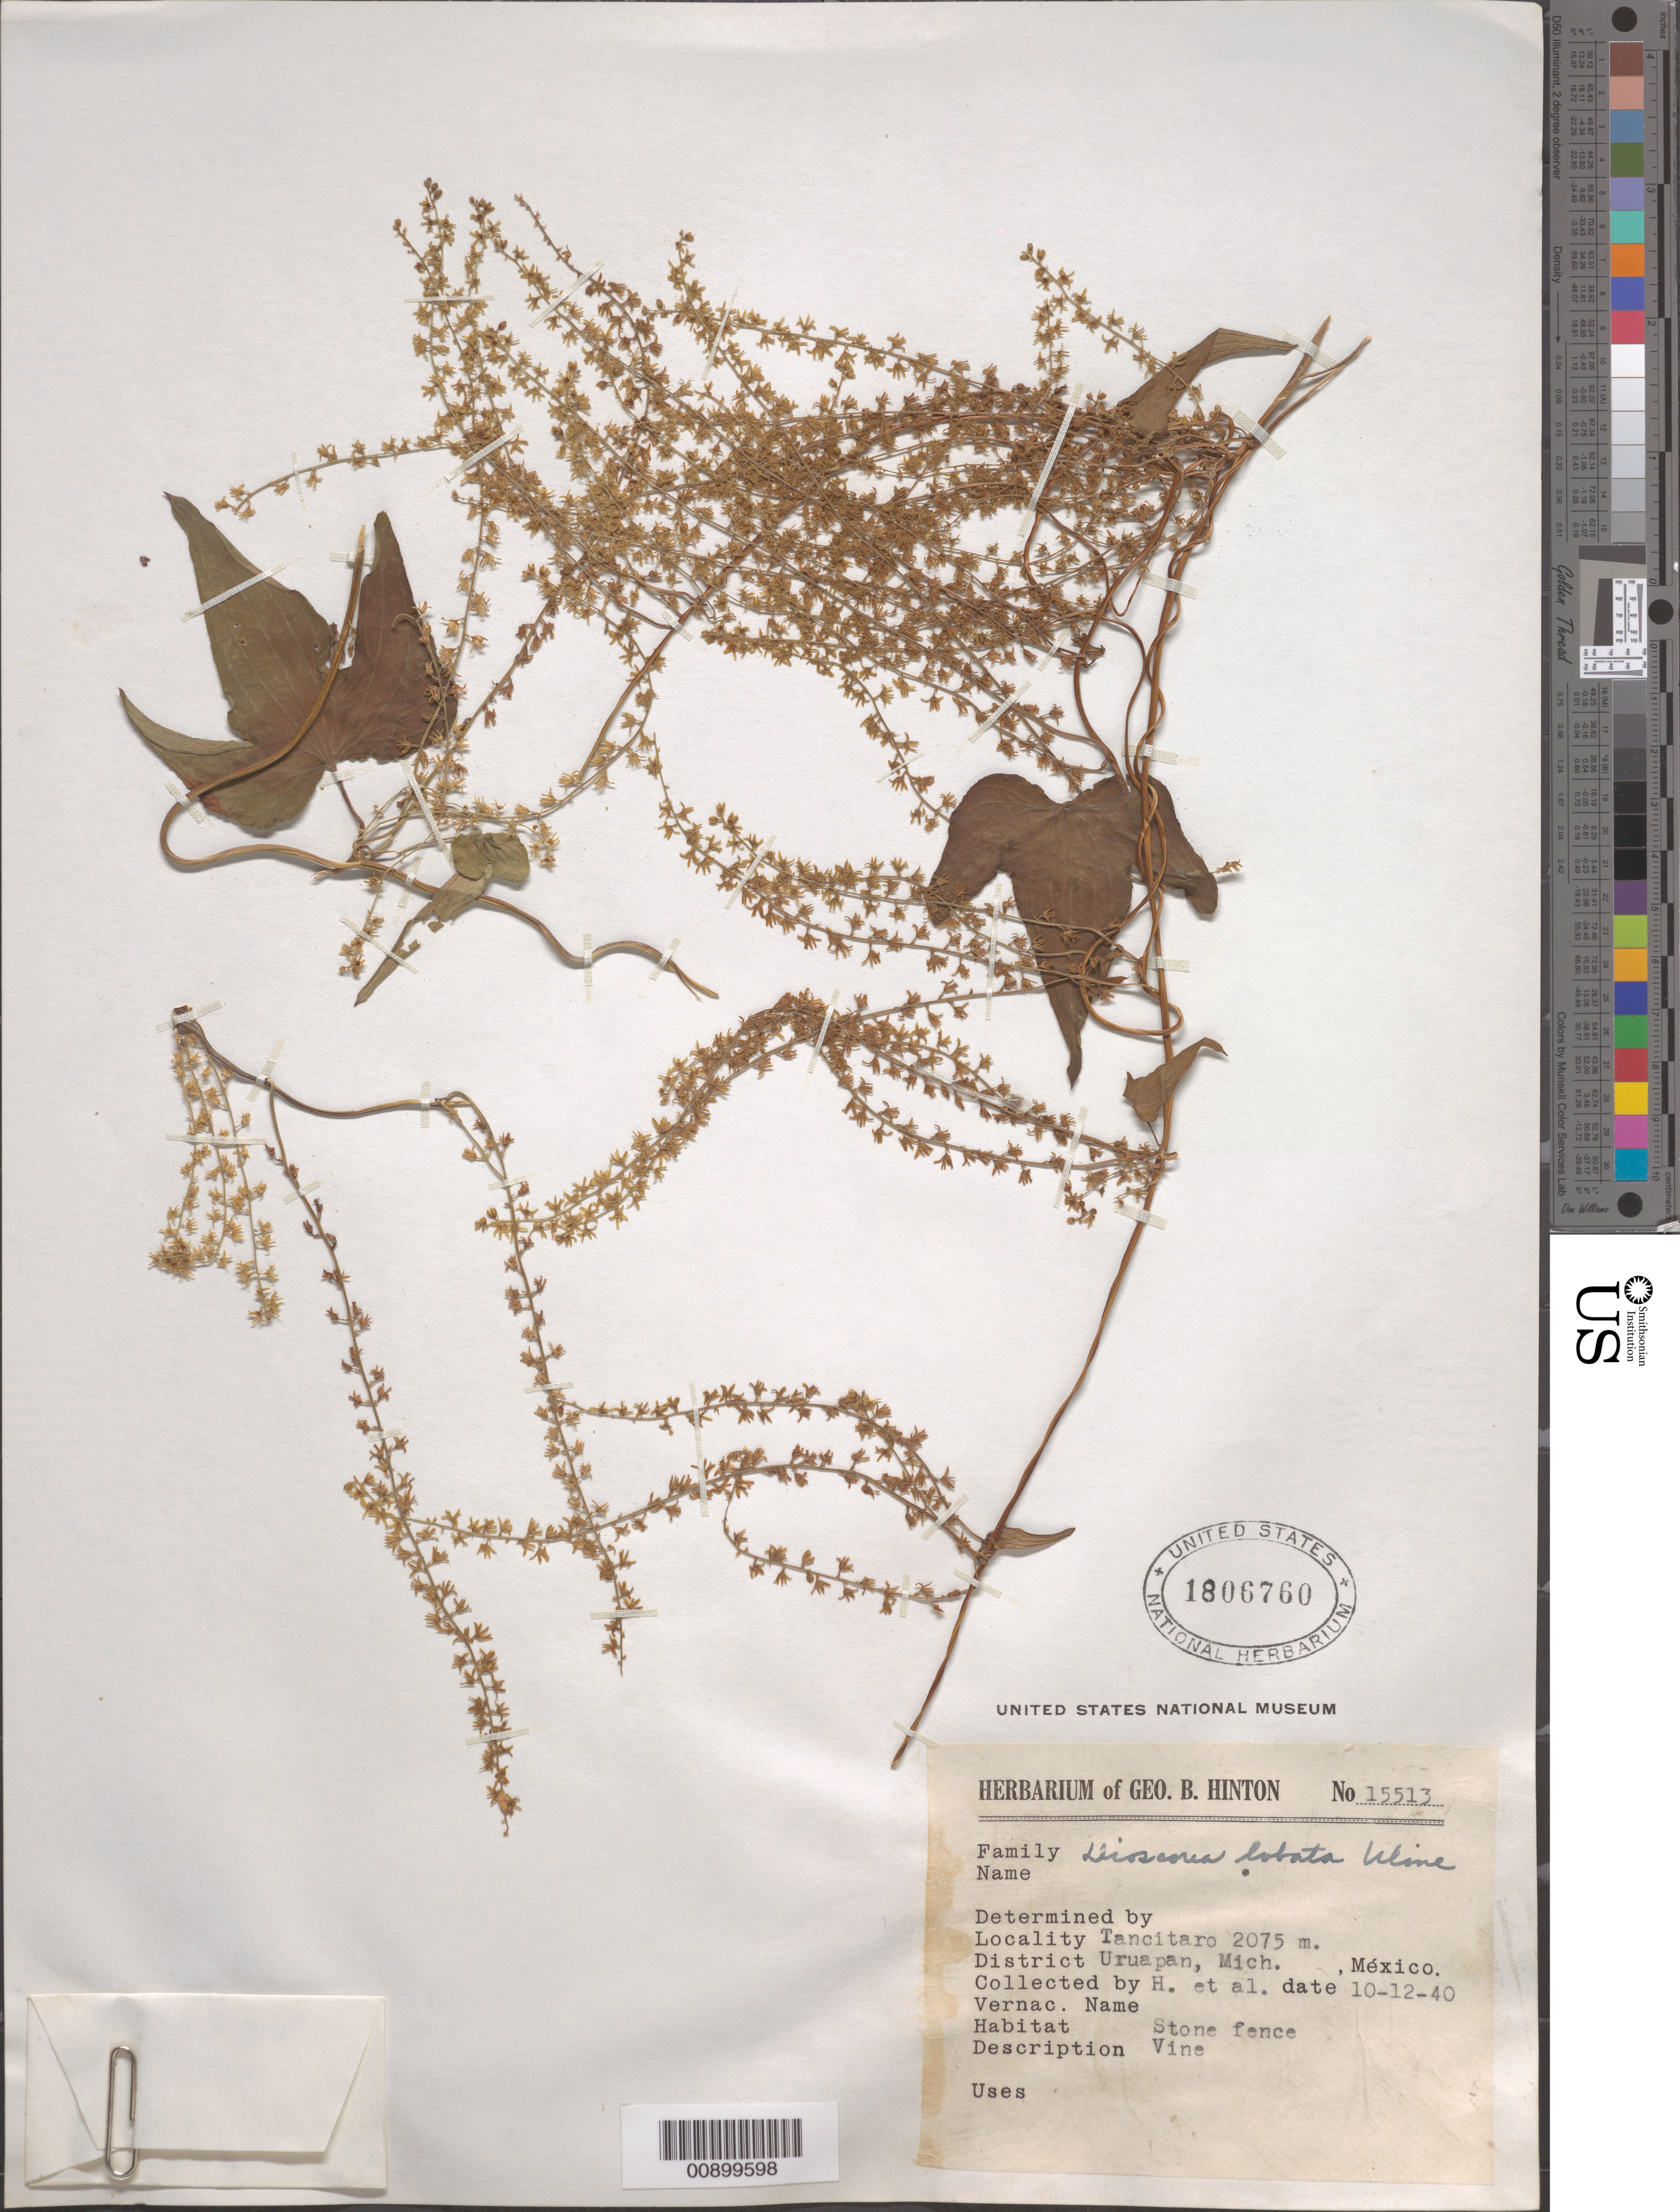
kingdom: Plantae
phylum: Tracheophyta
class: Liliopsida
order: Dioscoreales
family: Dioscoreaceae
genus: Dioscorea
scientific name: Dioscorea lobata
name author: Uline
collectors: G. B. Hinton & et al.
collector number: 15513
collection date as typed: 12 Oct 1940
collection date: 1940-10-12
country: Mexico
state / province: Michoacán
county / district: Uruapan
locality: Tancitaro, District of Uruapan, State of Michoacán.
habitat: Stone fence.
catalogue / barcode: US 1806760